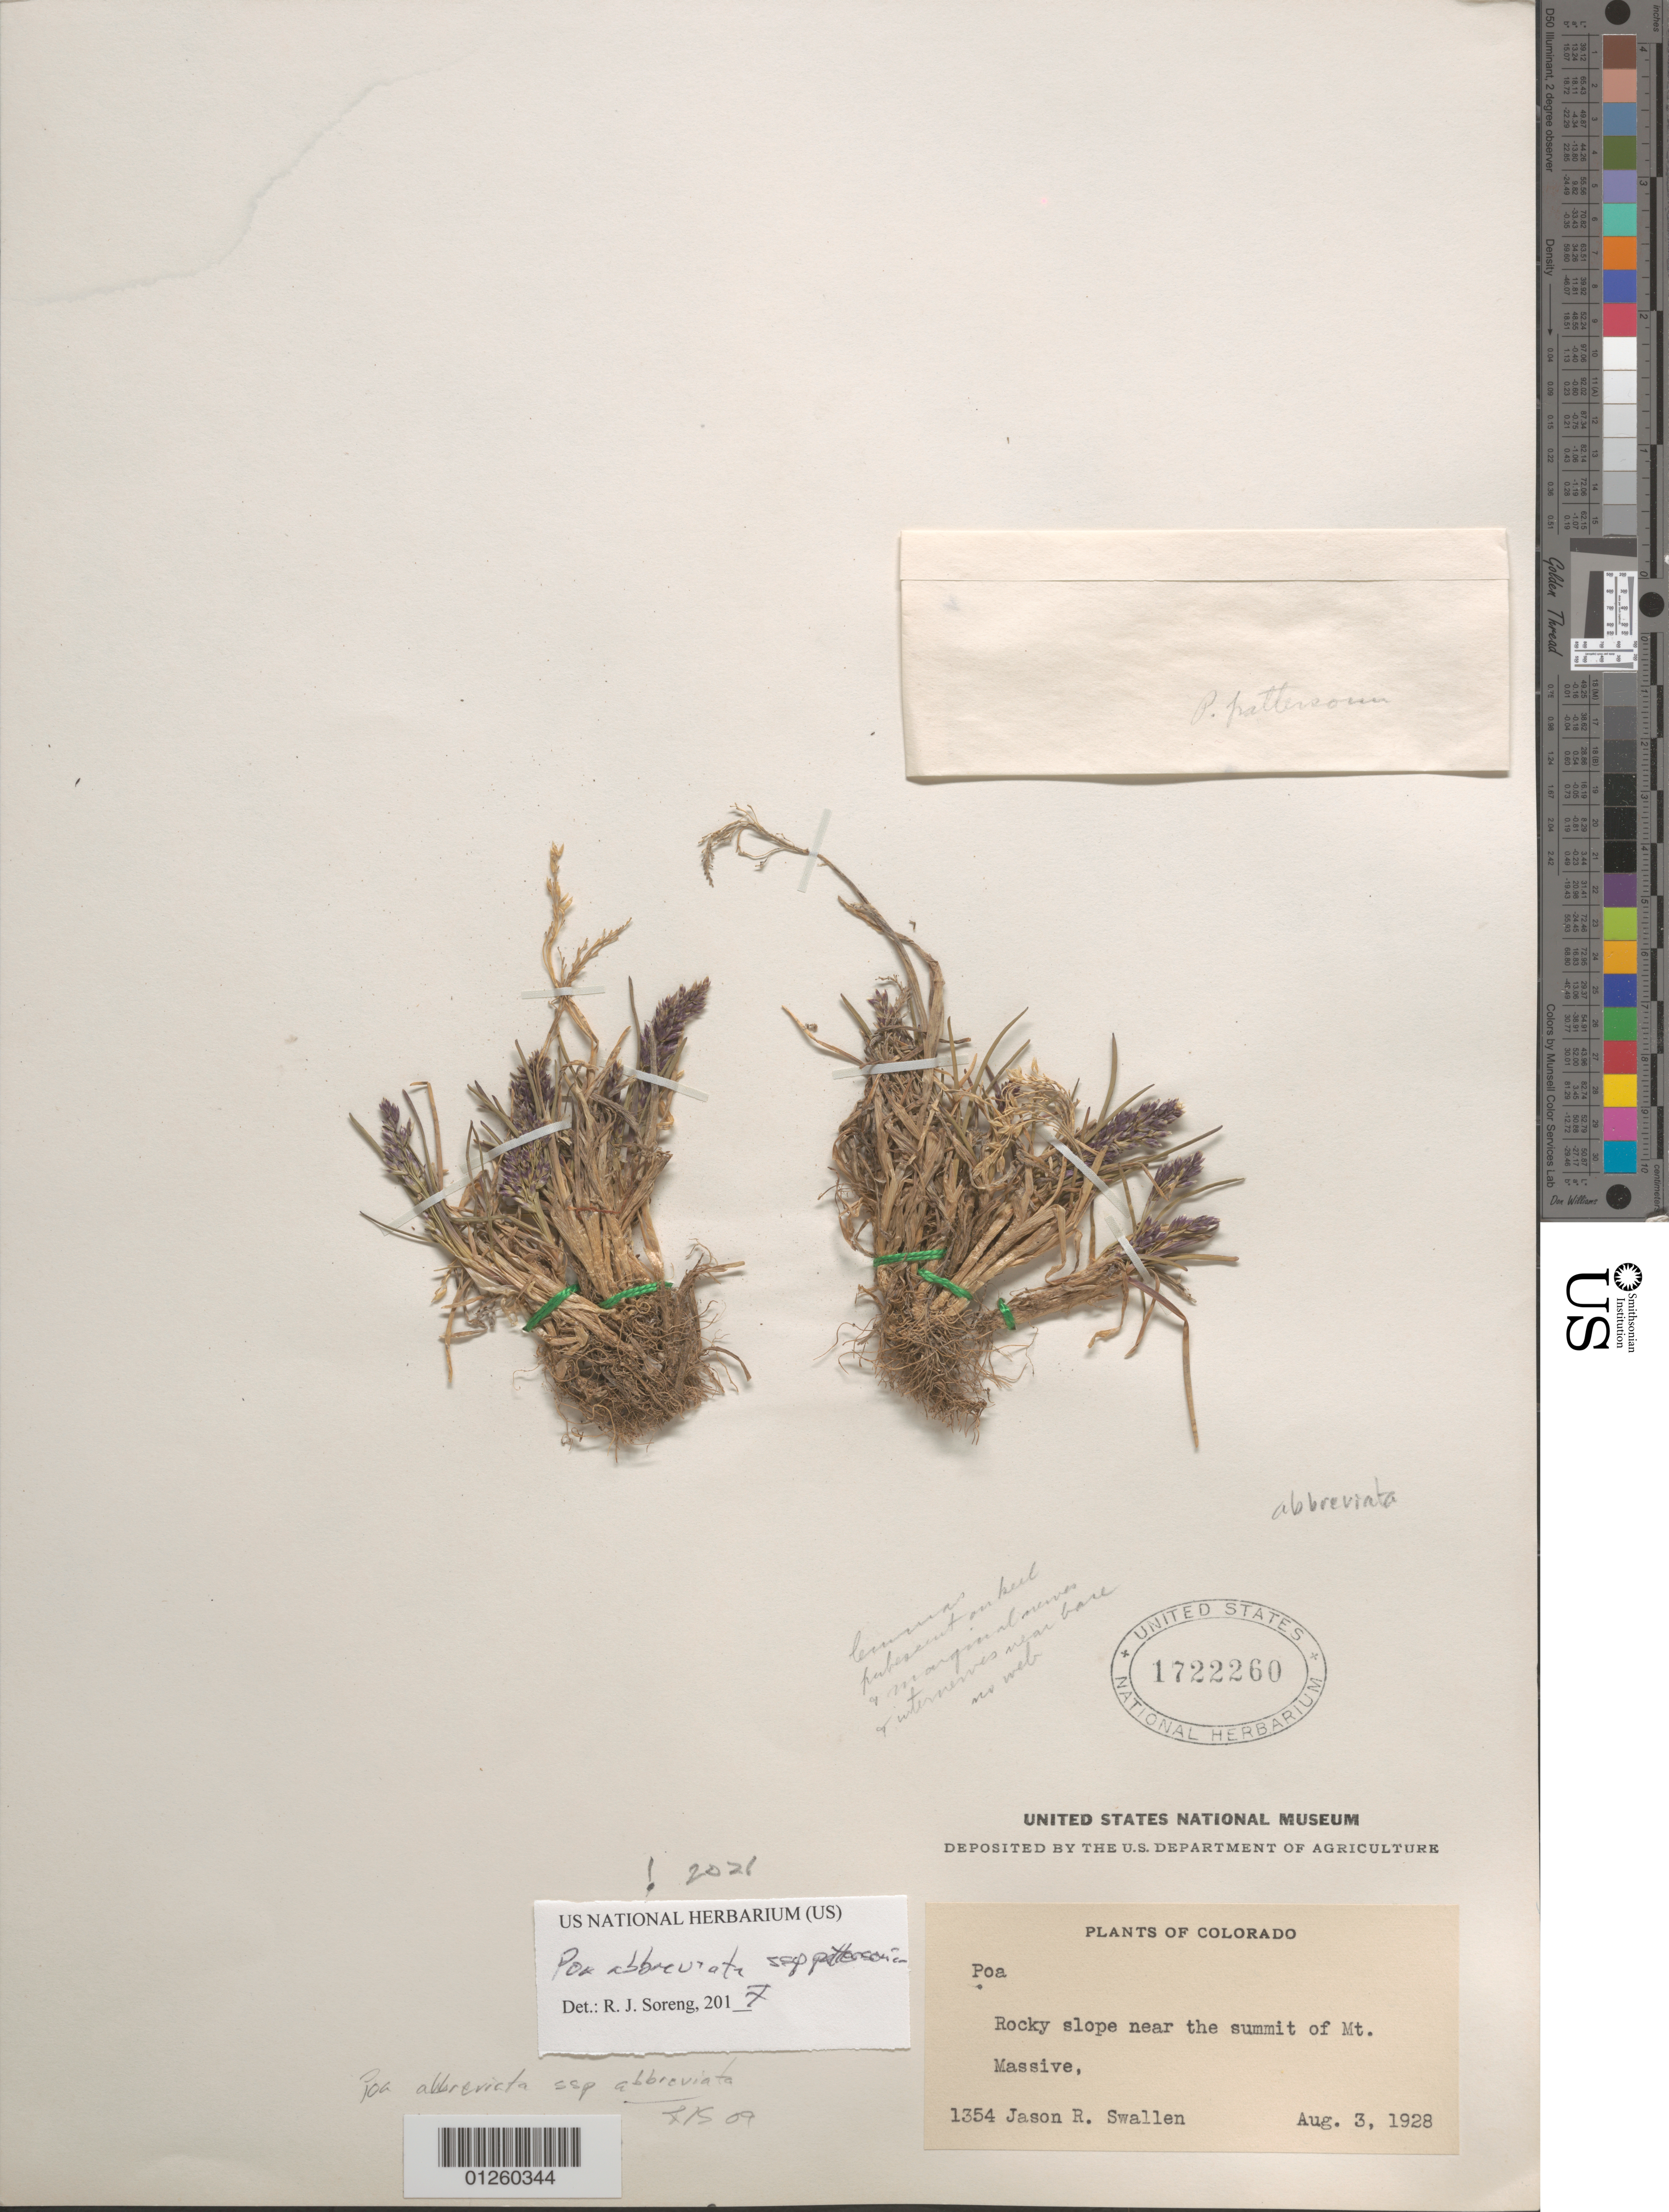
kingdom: Plantae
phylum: Tracheophyta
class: Liliopsida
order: Poales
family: Poaceae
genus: Poa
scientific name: Poa abbreviata subsp. pattersonii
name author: (Vasey) Á. Löve et al.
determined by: Soreng, Robert J., Research Associate (BOT), Smithsonian Institution - National Museum of Natural History (UNITED STATES)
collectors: J. R. Swallen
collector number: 1354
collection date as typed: August 3, 1928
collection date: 1928-08-03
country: United States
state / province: Colorado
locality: Mt. Massive.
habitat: rocky slope near summit of mt. Massive.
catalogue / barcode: US 1722260